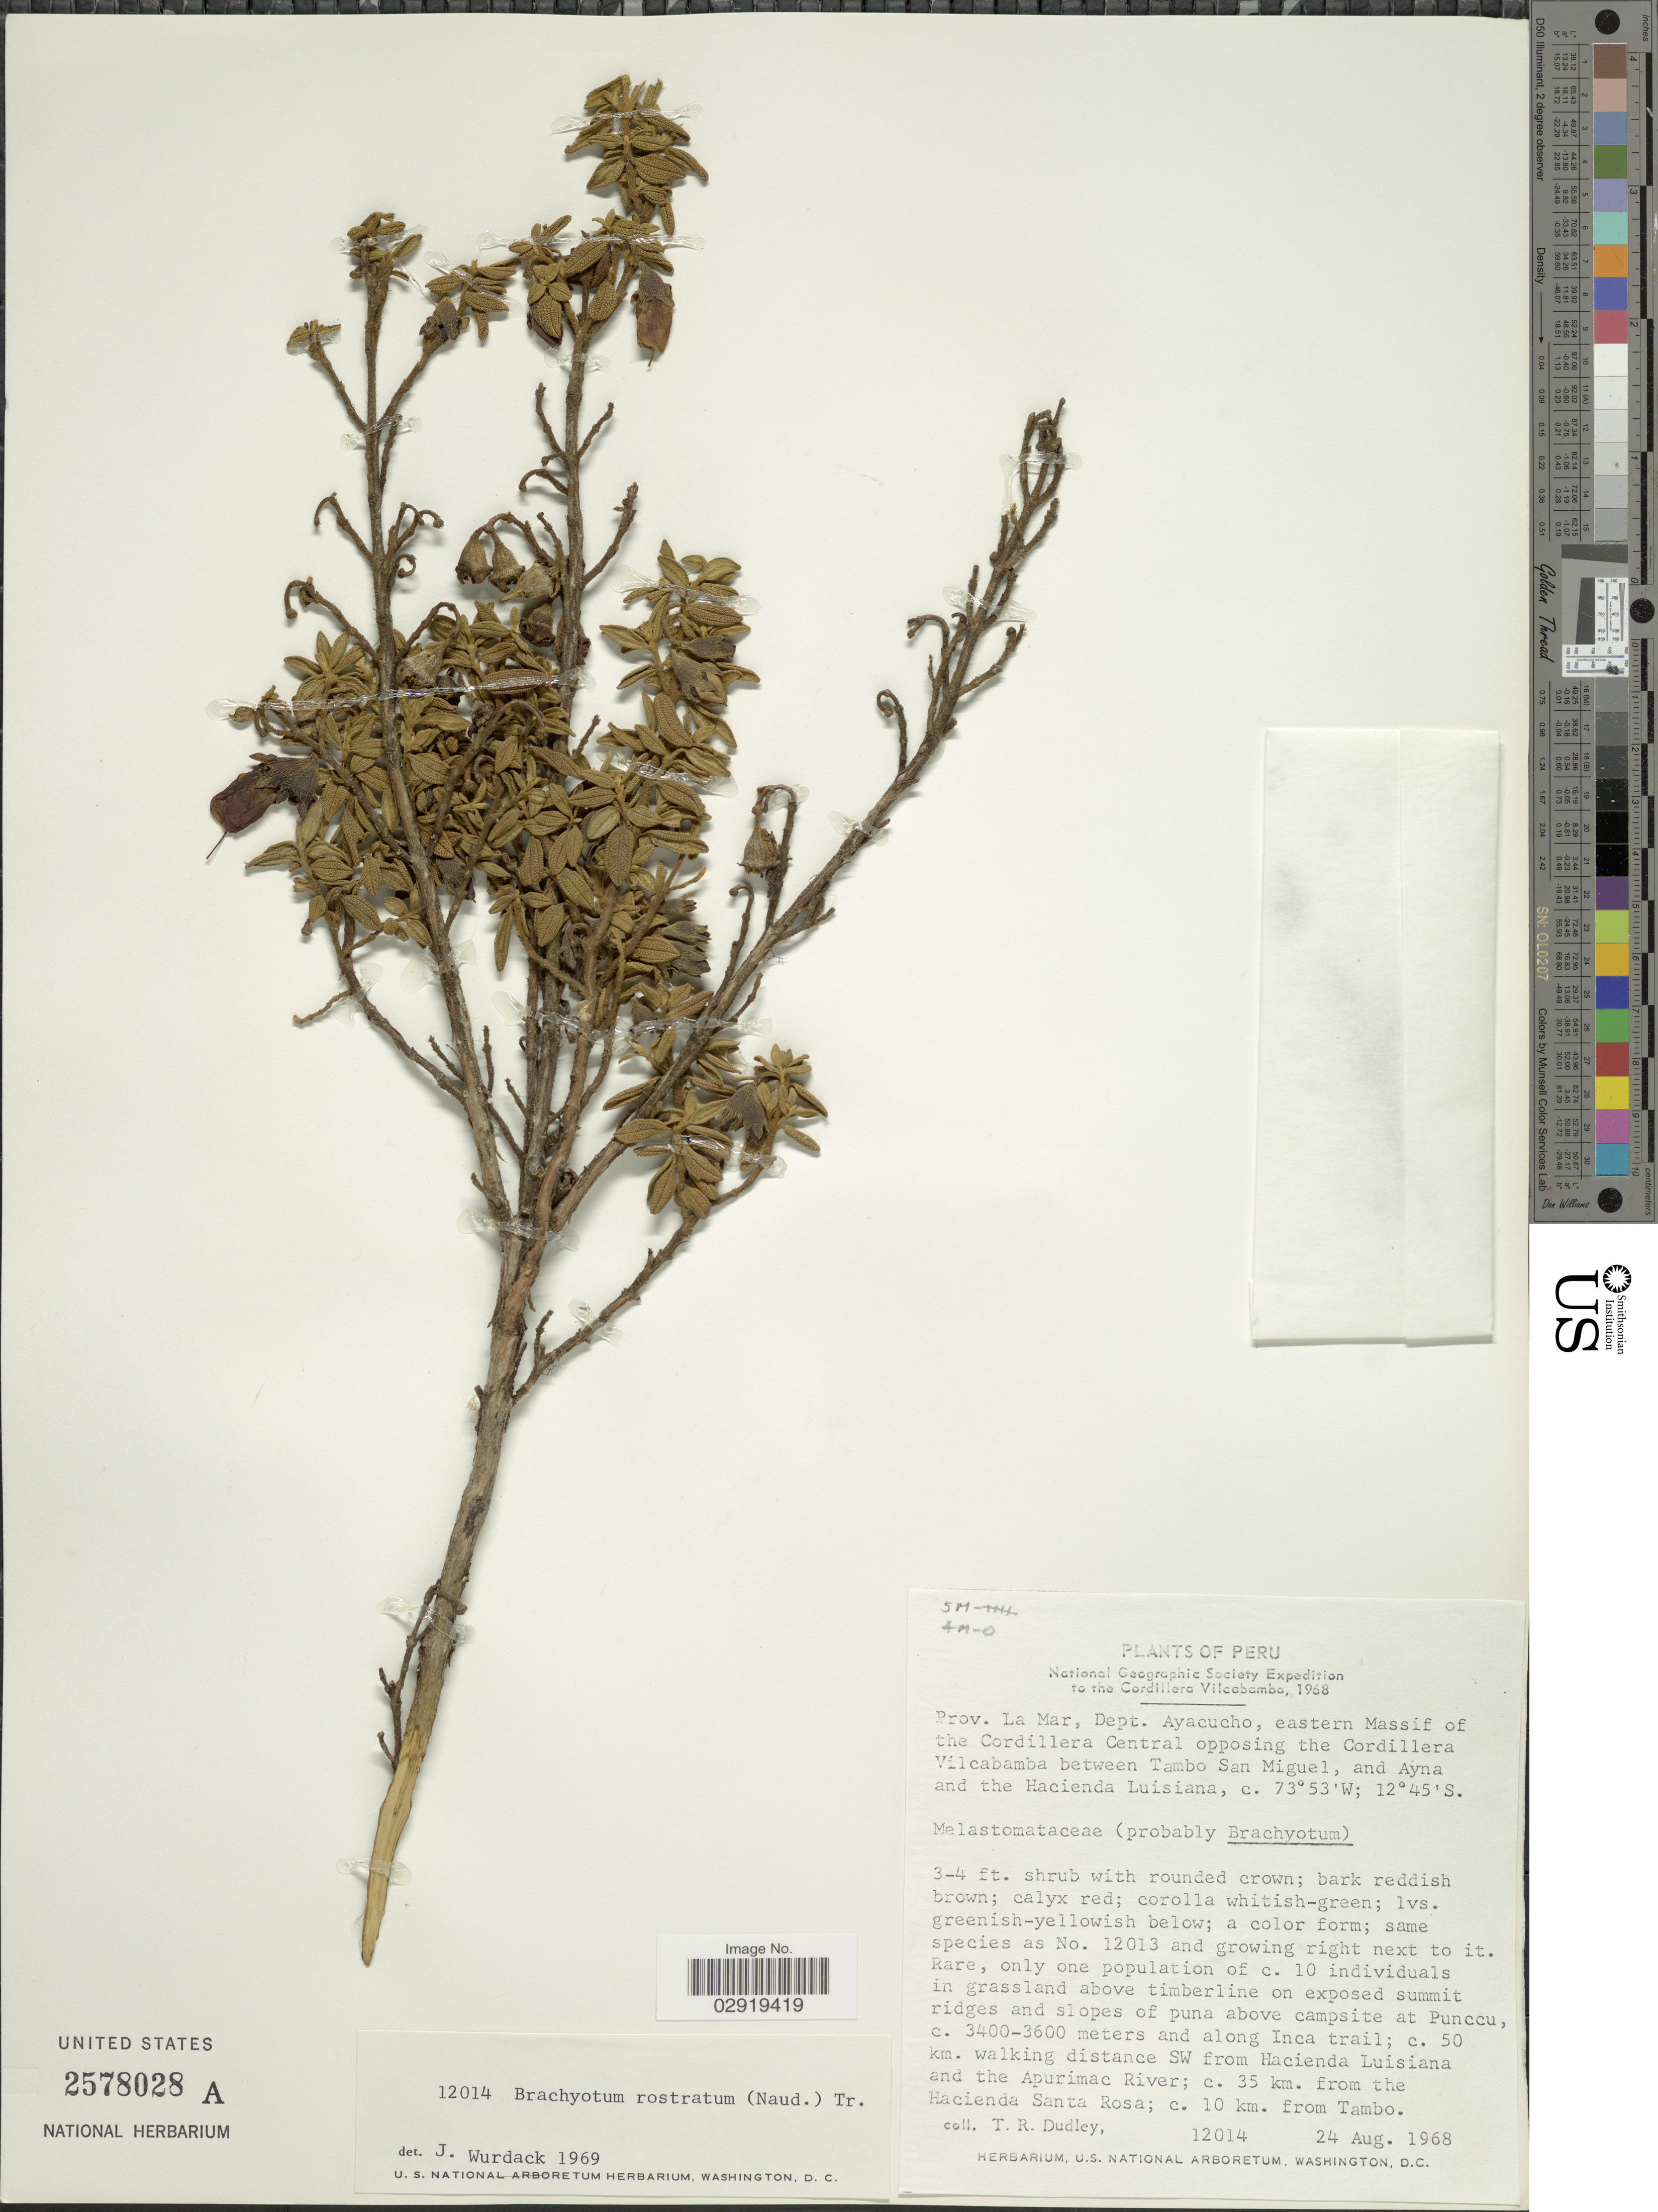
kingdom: Plantae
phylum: Tracheophyta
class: Magnoliopsida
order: Myrtales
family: Melastomataceae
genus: Brachyotum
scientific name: Brachyotum rostratum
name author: (Naudin) Triana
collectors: T. R. Dudley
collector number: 12014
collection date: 1968-08-24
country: Peru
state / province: Ayacucho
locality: Cordillera Vilcabamba. Prov. La Mar, Dept. Ayacucho, eastern Massif of the Cordillera Central opposing the Cordillera Vilcabamba between Tambo San Miguel, and Ayna and the Hacienda Luisiana. summit ridges and slopes of puna above campsite at Punccu, along Inca trail; c. 50 km. walking distance SW from Hacienda Luisiana and the Apurimac River; c. 35 km. from the Hacienda Santa Rosa; c. 10 km. from Tambo.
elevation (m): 3400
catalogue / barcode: US 2578028A